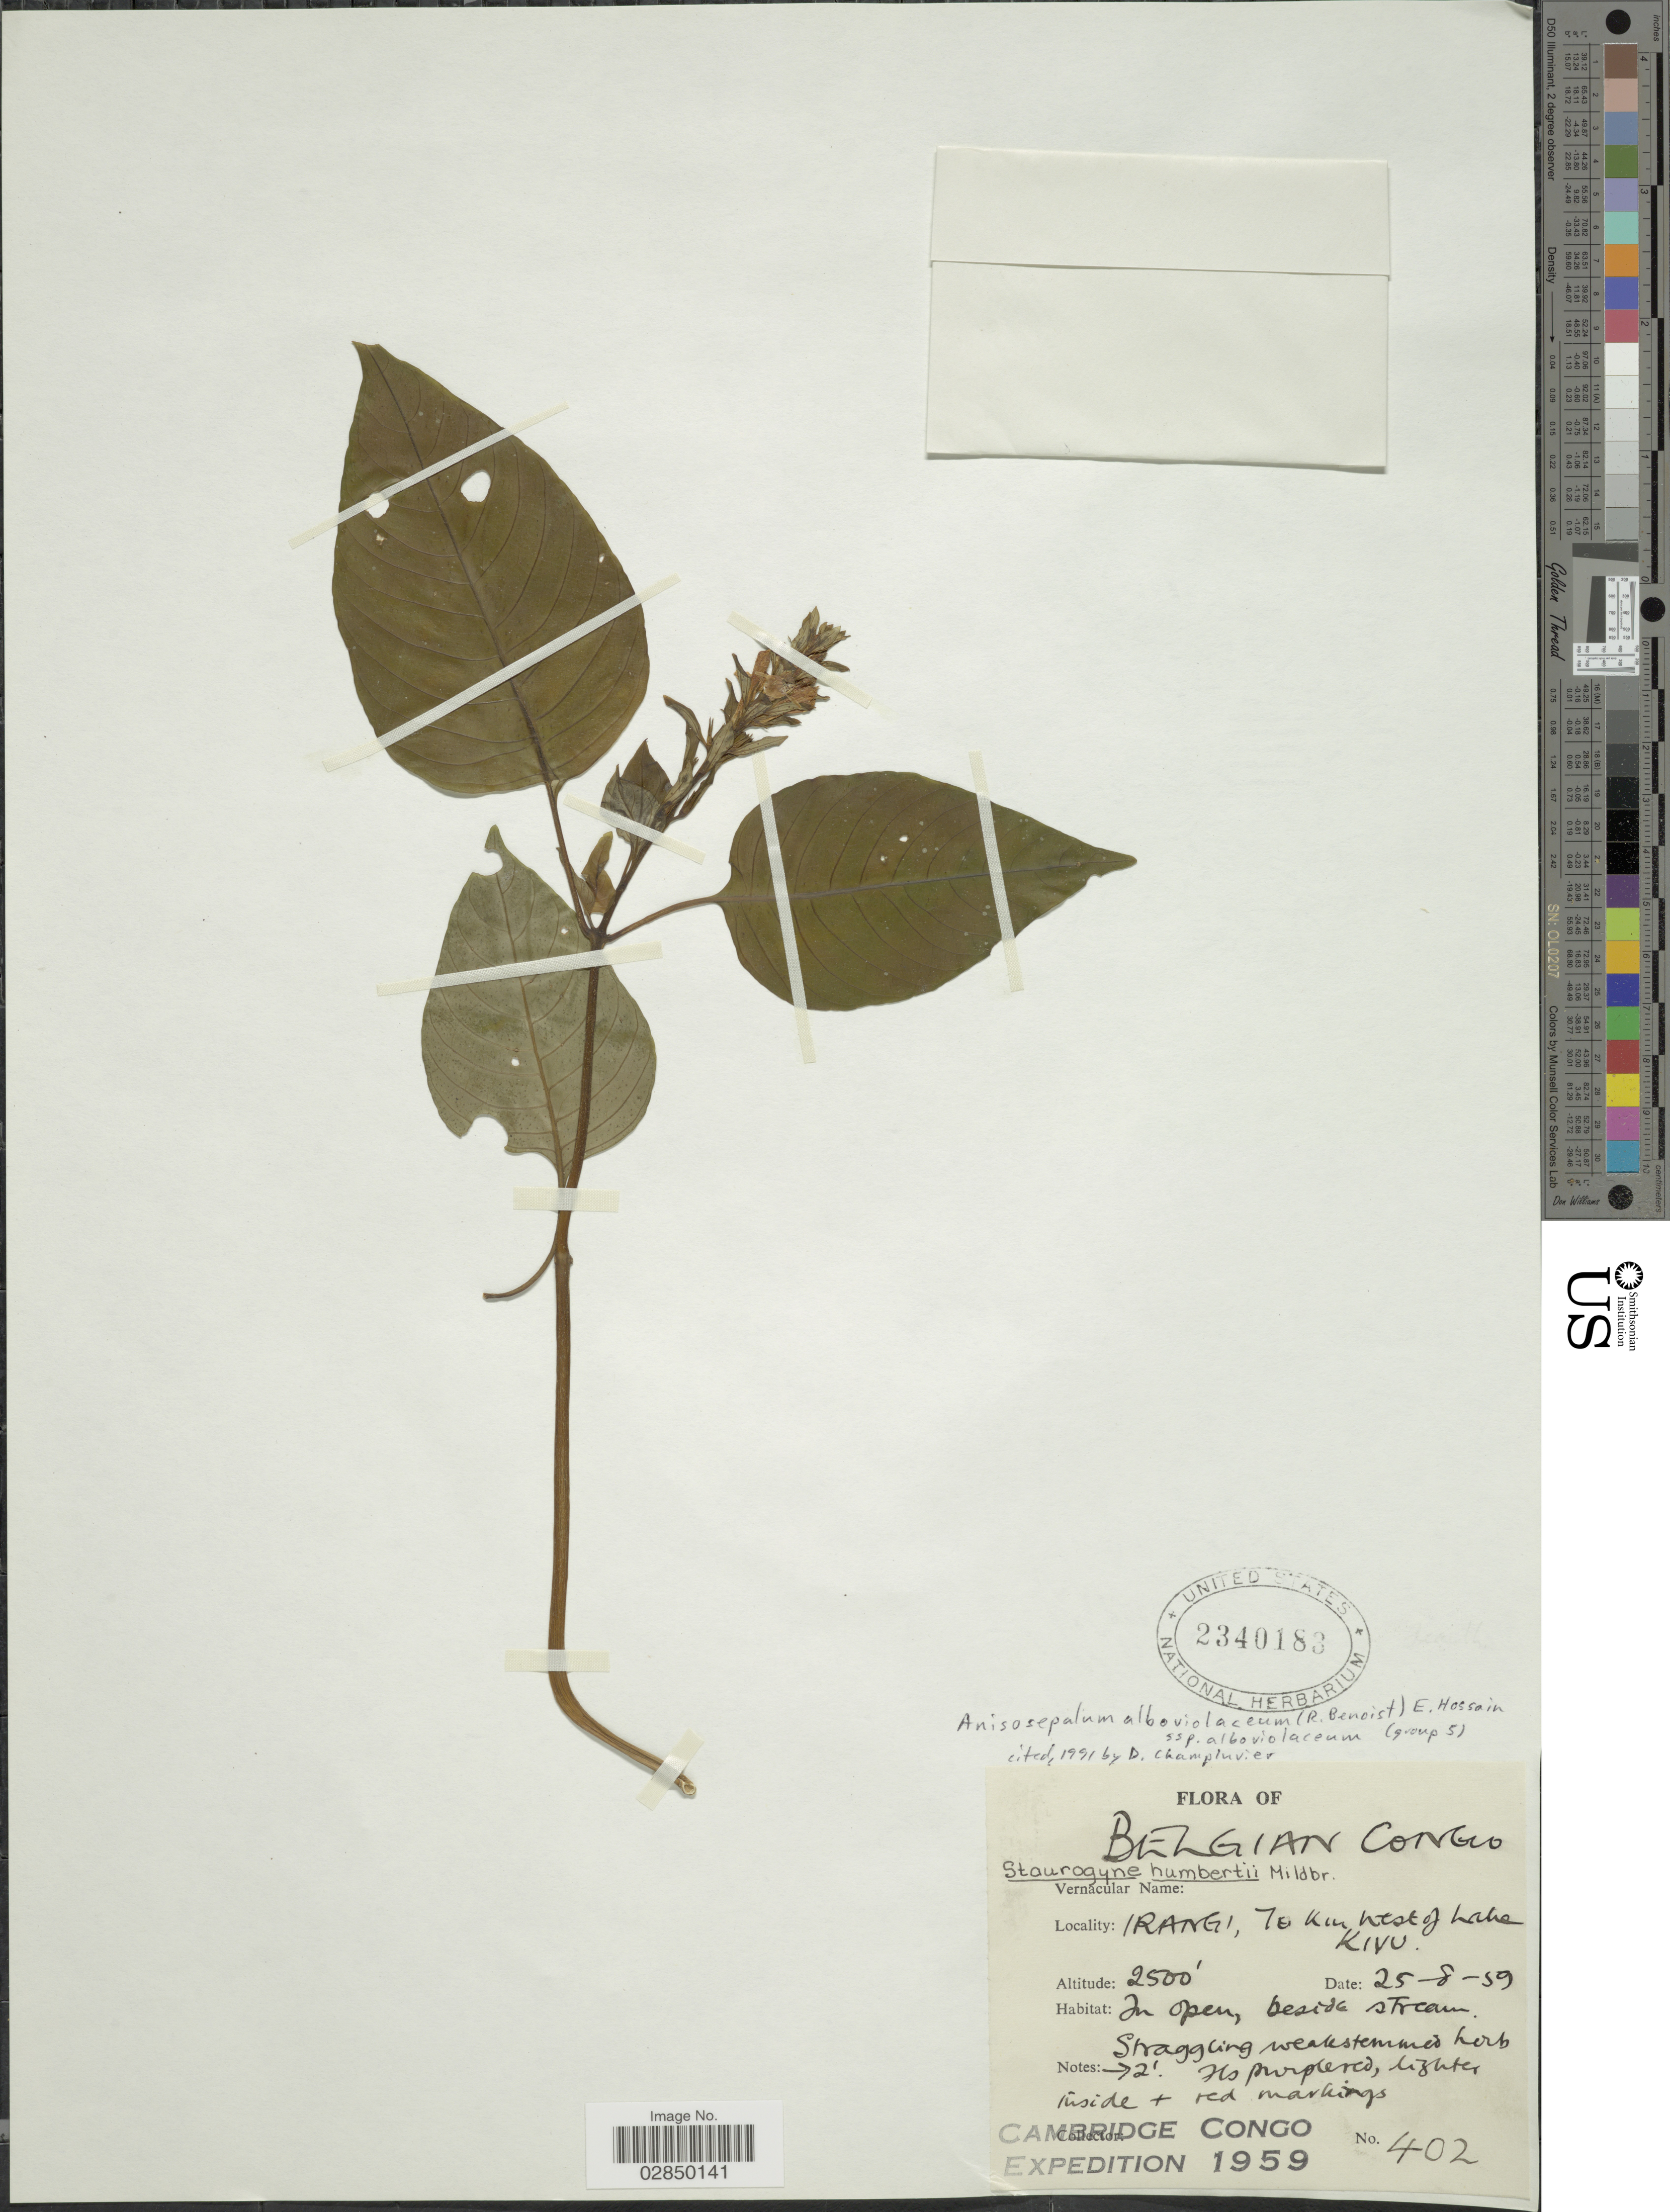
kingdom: Plantae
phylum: Tracheophyta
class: Magnoliopsida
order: Lamiales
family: Acanthaceae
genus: Anisosepalum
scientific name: Anisosepalum alboviolaceum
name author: (Benoist) E. Hossain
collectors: Cambridge Congo Expedition 1959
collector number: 402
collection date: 1959-08-25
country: Congo, Democratic Republic of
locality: Belgian Congo. Irangi. 70 km west of Lake Kivu.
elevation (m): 762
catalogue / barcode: US 2340183